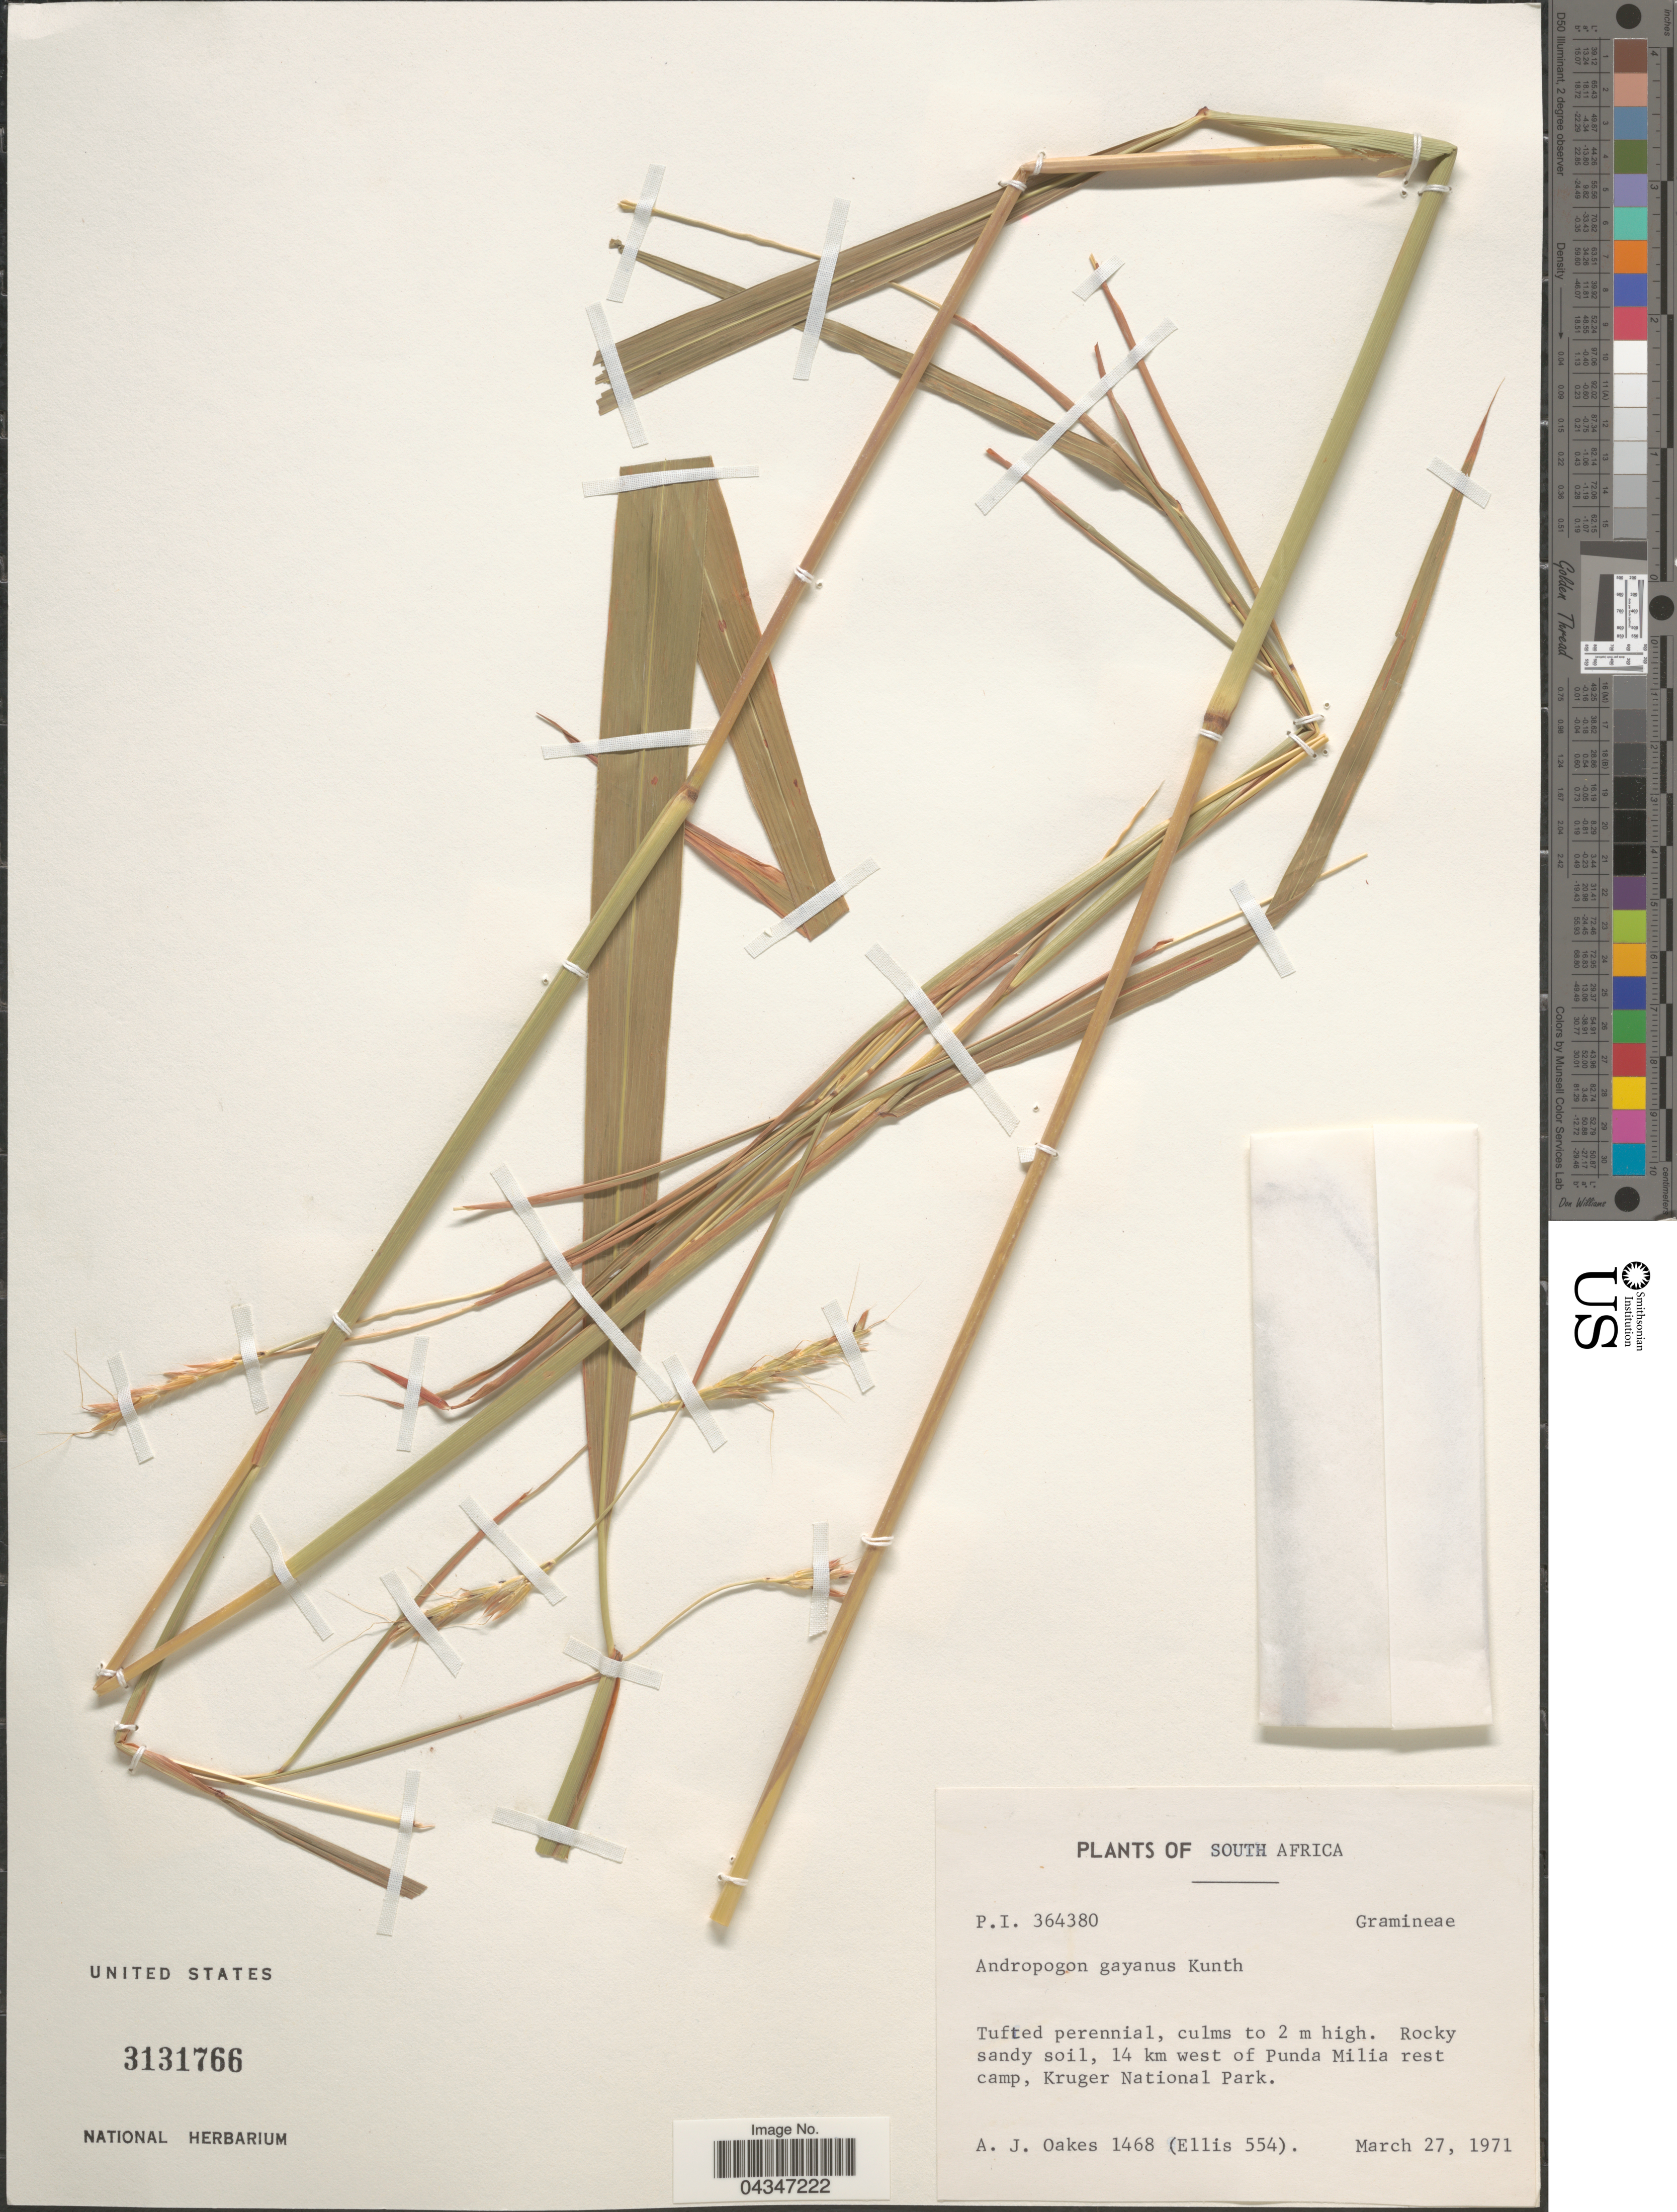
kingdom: Plantae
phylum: Tracheophyta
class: Liliopsida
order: Poales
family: Poaceae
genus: Andropogon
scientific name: Andropogon gayanus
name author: Kunth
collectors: A. Oakes & -. Ellis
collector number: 1468/554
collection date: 1971-03-27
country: South Africa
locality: Rocky sandy soil, 14 km west of Punda Milia rest camp, Kruger National Park.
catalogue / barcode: US 3131766